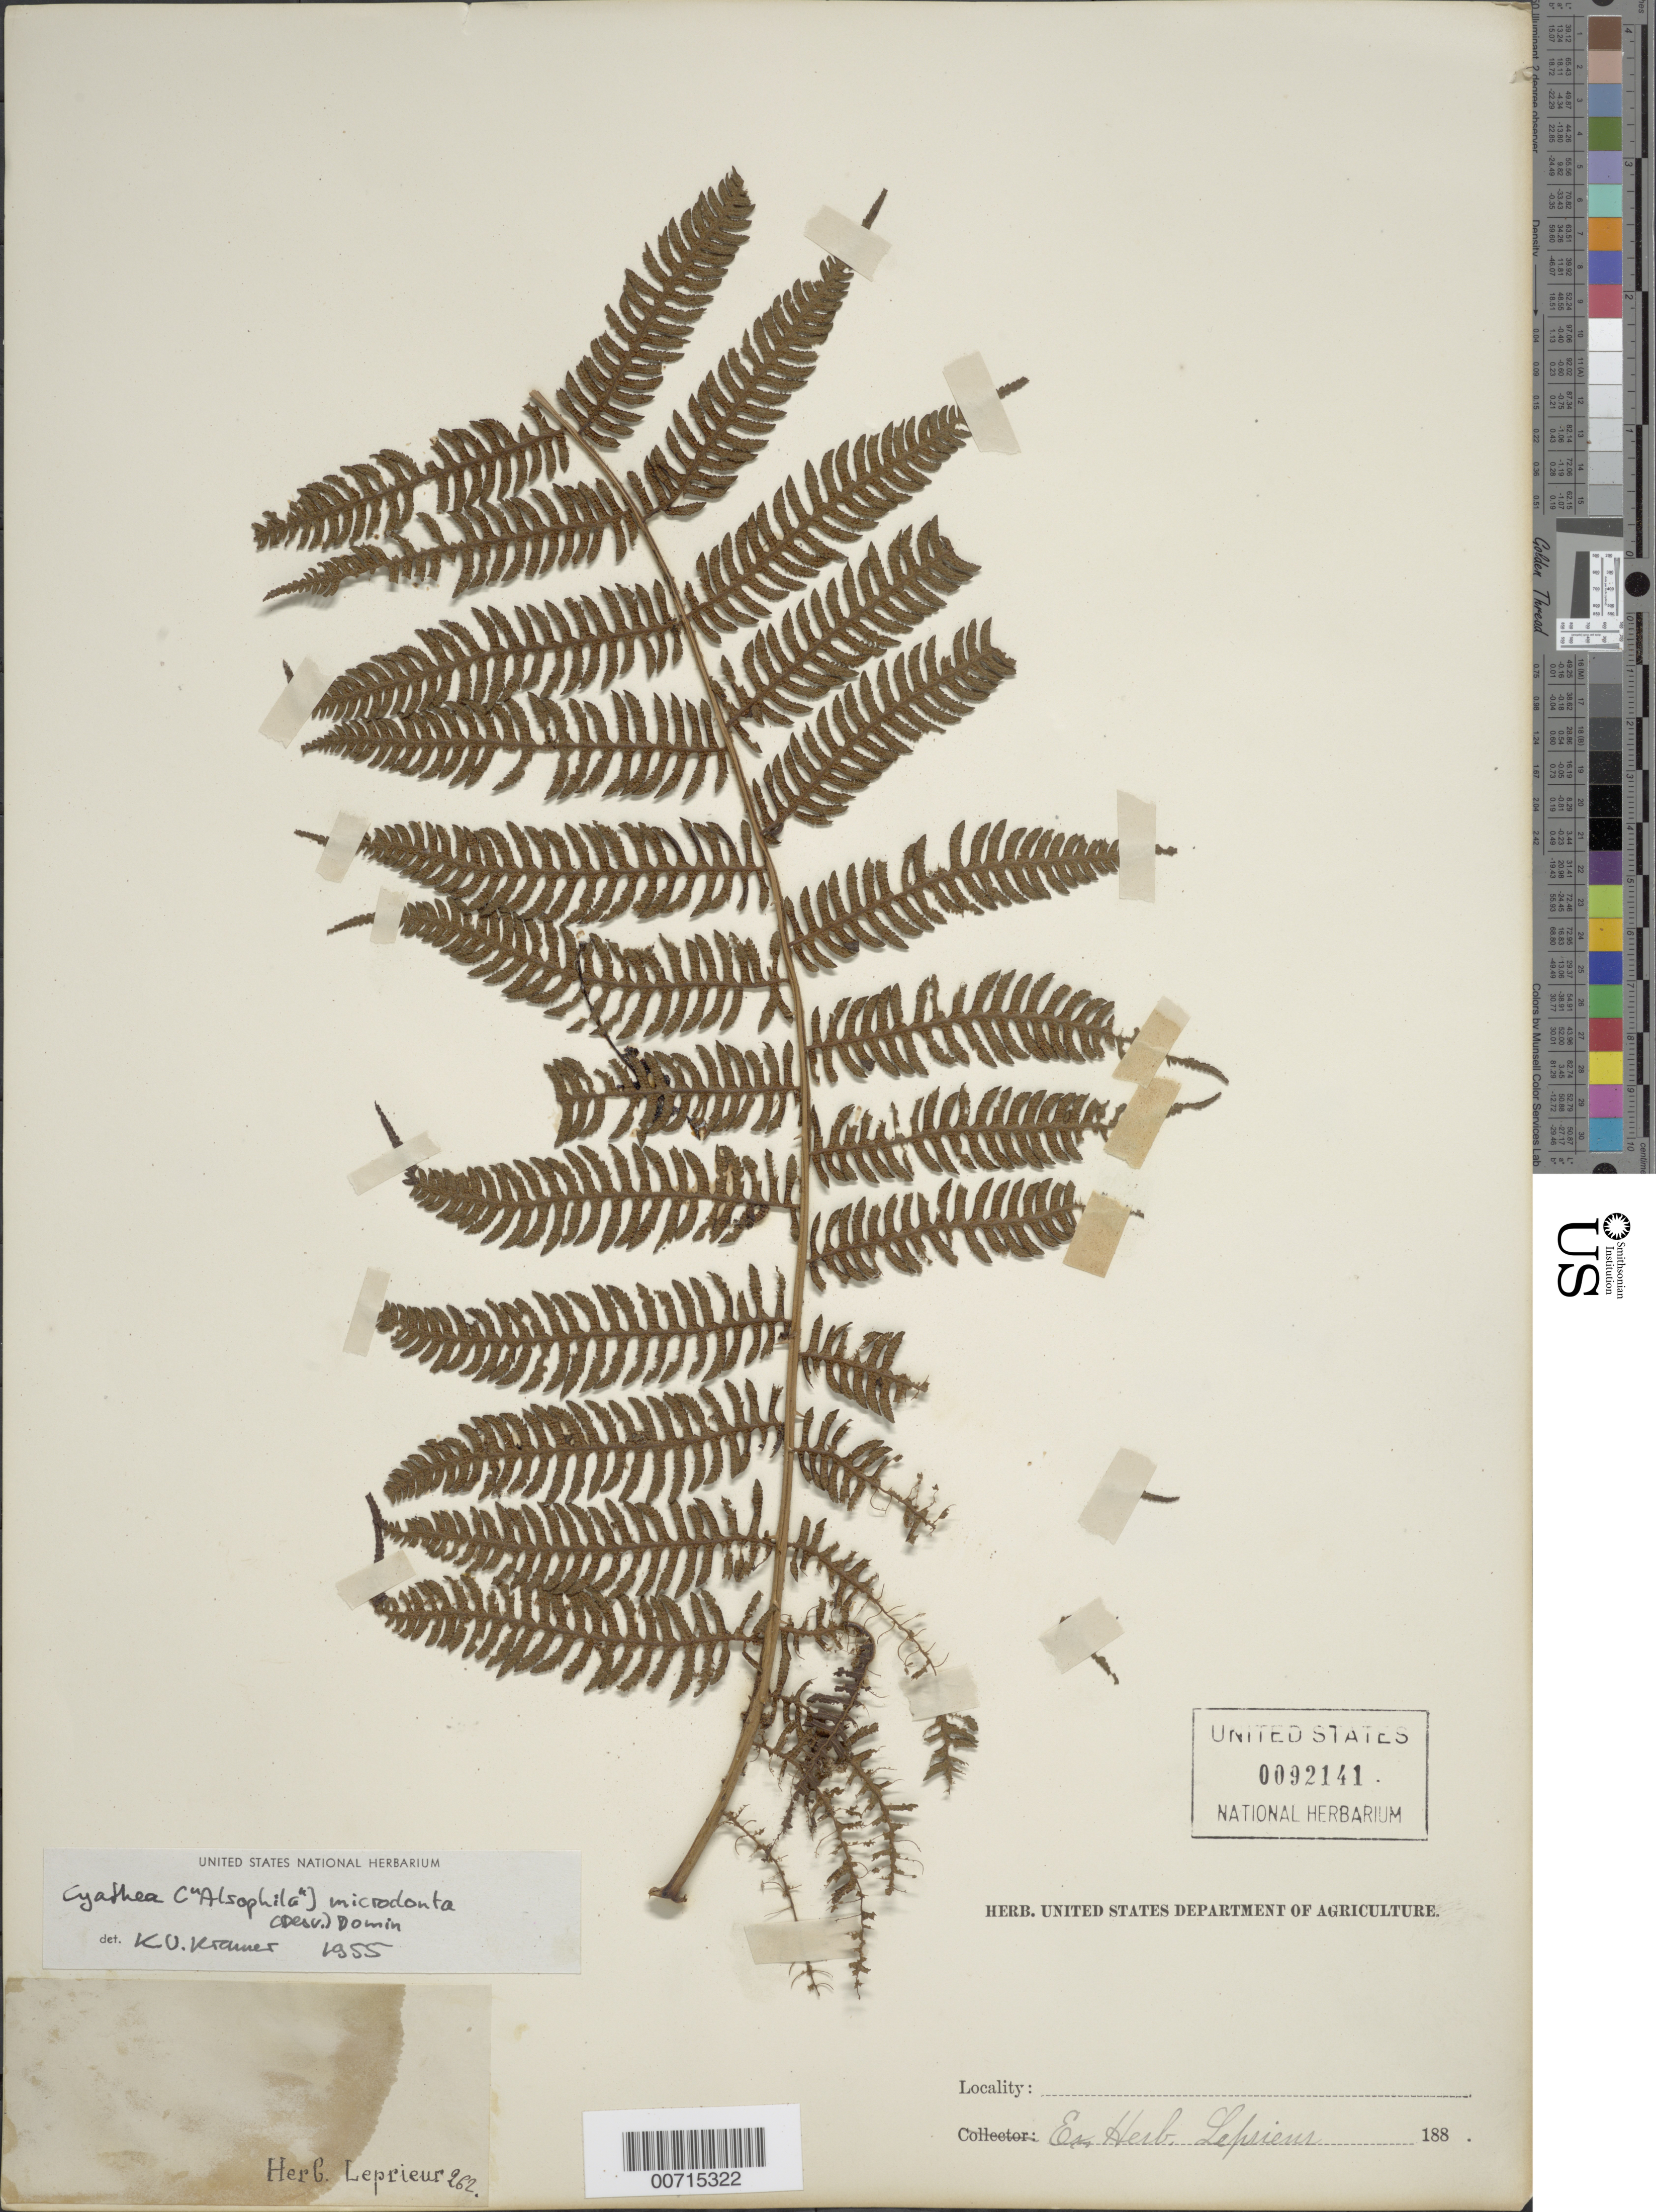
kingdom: Plantae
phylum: Tracheophyta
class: Polypodiopsida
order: Cyatheales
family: Cyatheaceae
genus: Cyathea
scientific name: Cyathea microdonta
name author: (Desv.) Domin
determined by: Kramer, K. U.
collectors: F. M. R. Leprieur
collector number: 262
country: French Guiana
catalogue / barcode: US 92141